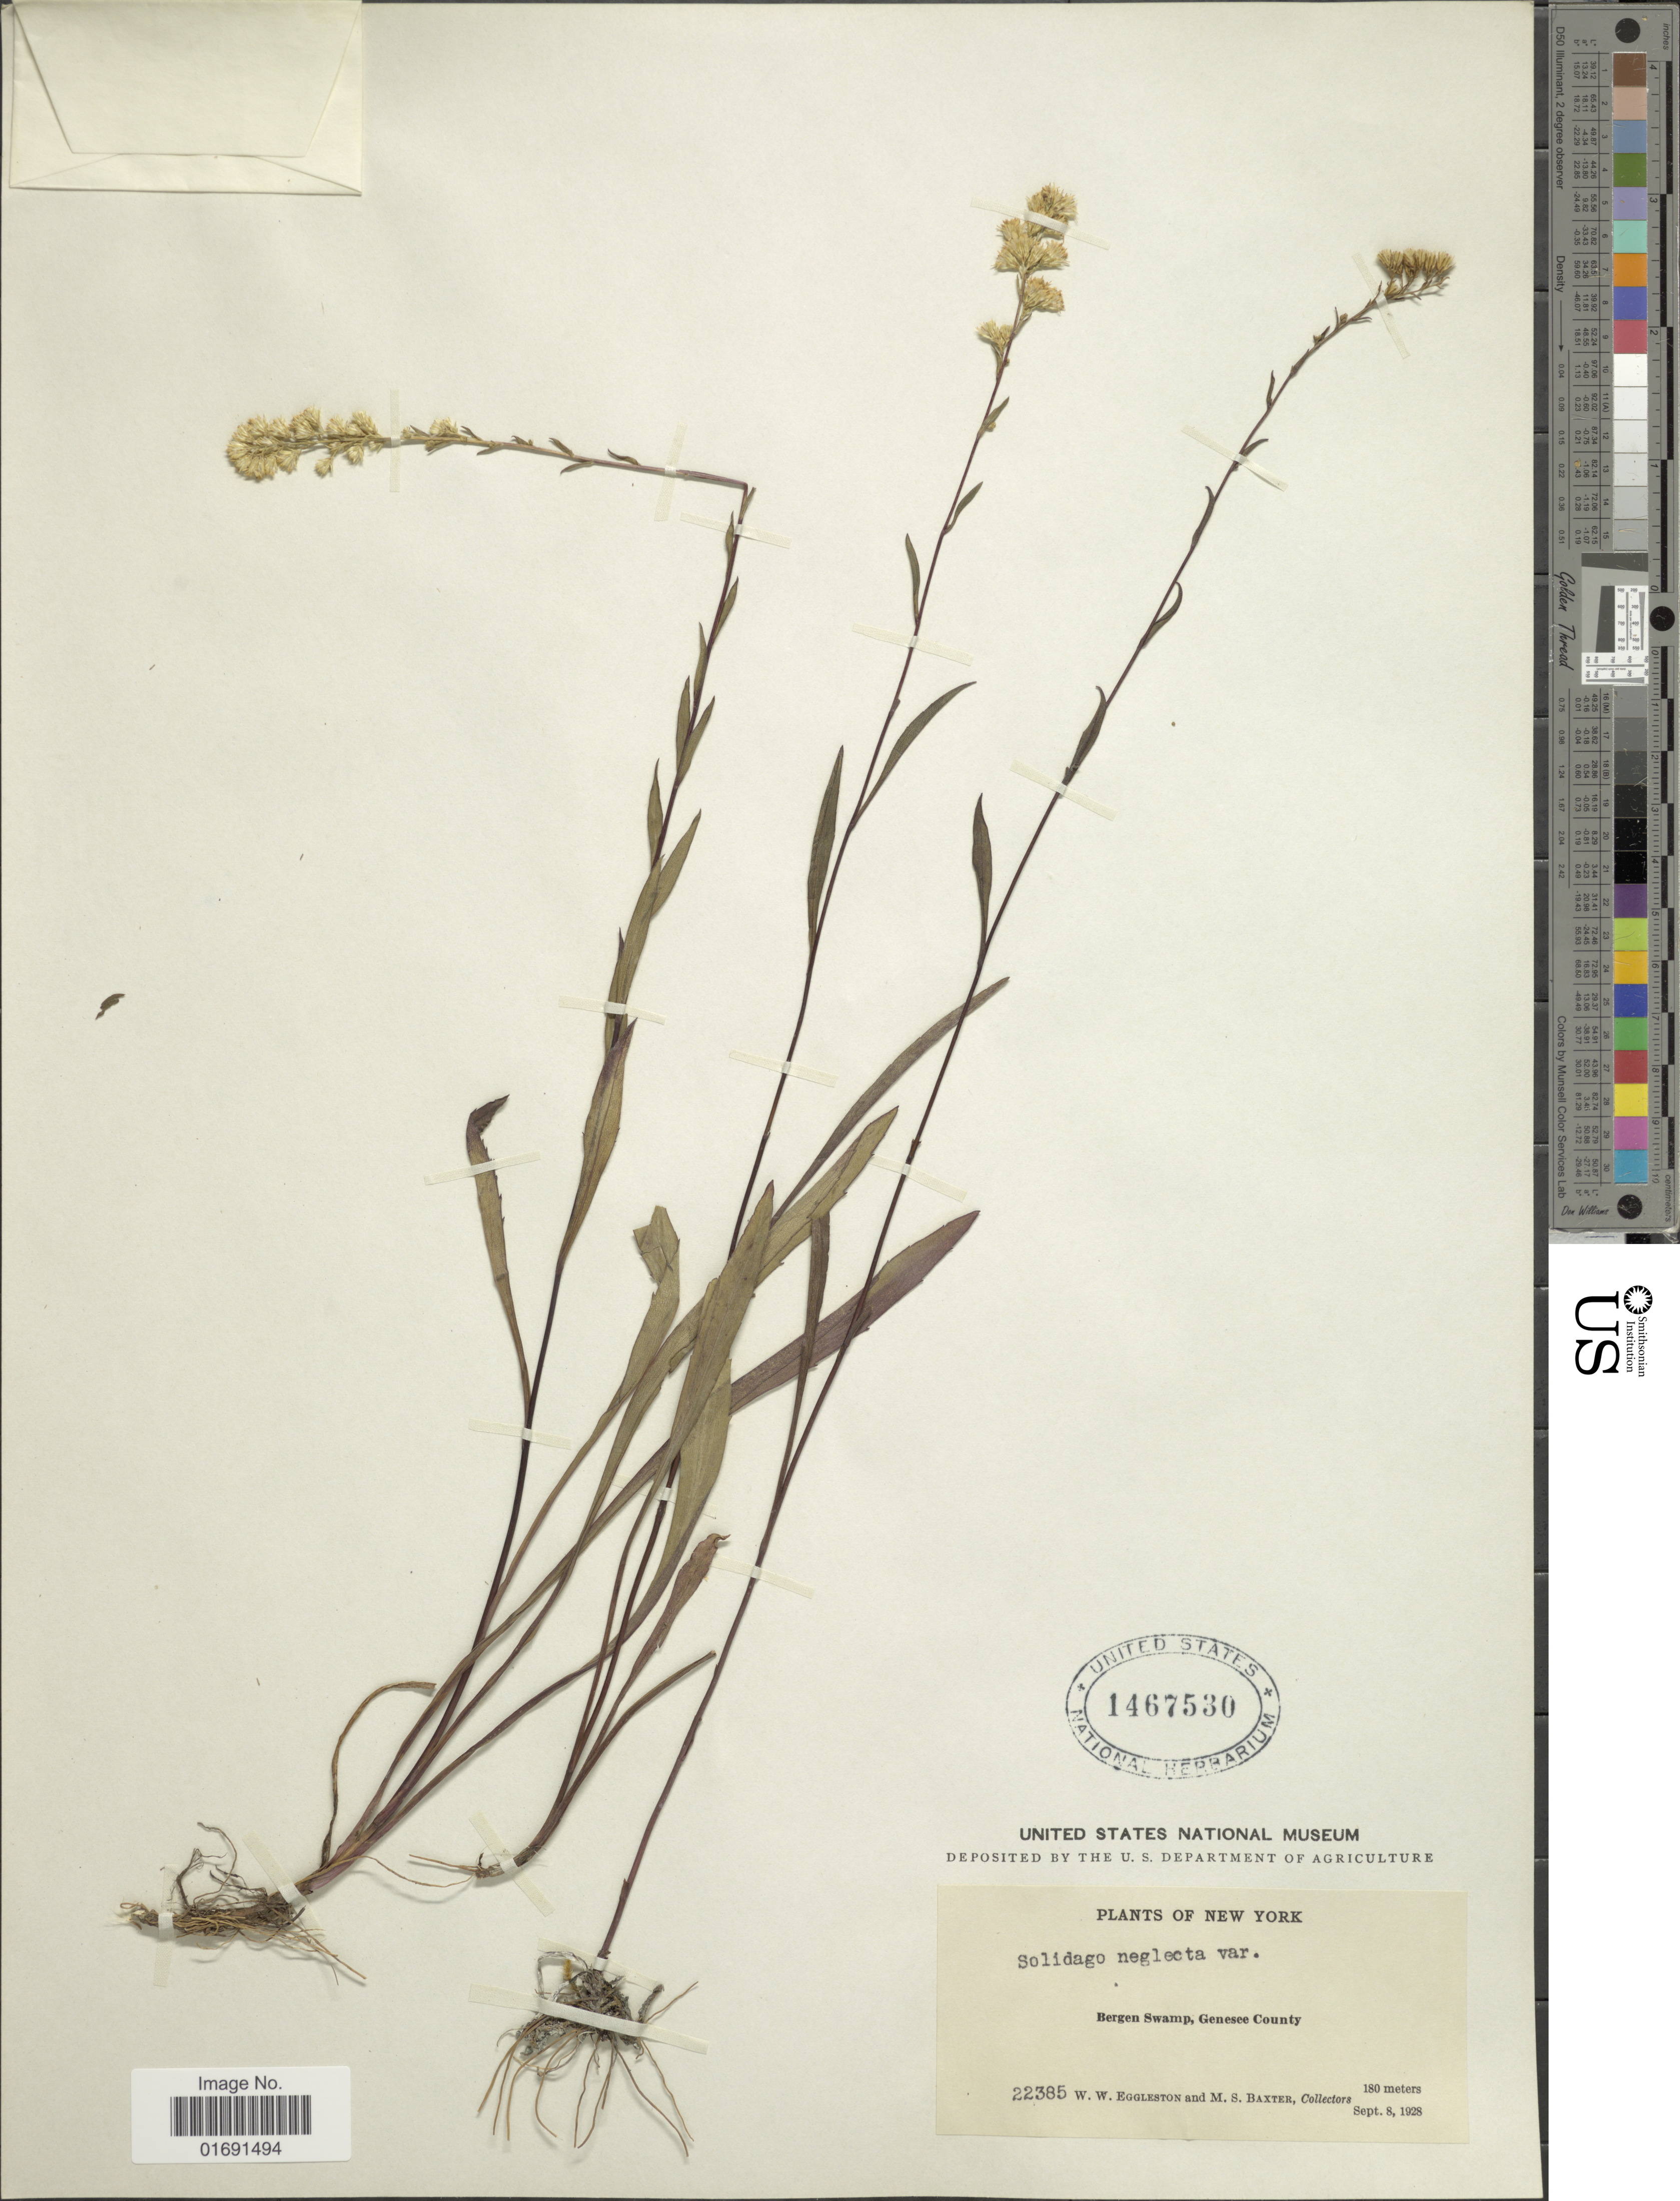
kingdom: Plantae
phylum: Tracheophyta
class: Magnoliopsida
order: Asterales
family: Asteraceae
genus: Solidago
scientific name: Solidago uniligulata var. uniligulata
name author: (DC.) Porter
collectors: W. W. Eggleston & M. Baxter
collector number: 22385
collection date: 1928-09-08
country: United States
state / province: New York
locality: Bergen Swamp, Genesee County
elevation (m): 180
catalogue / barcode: US 1467530